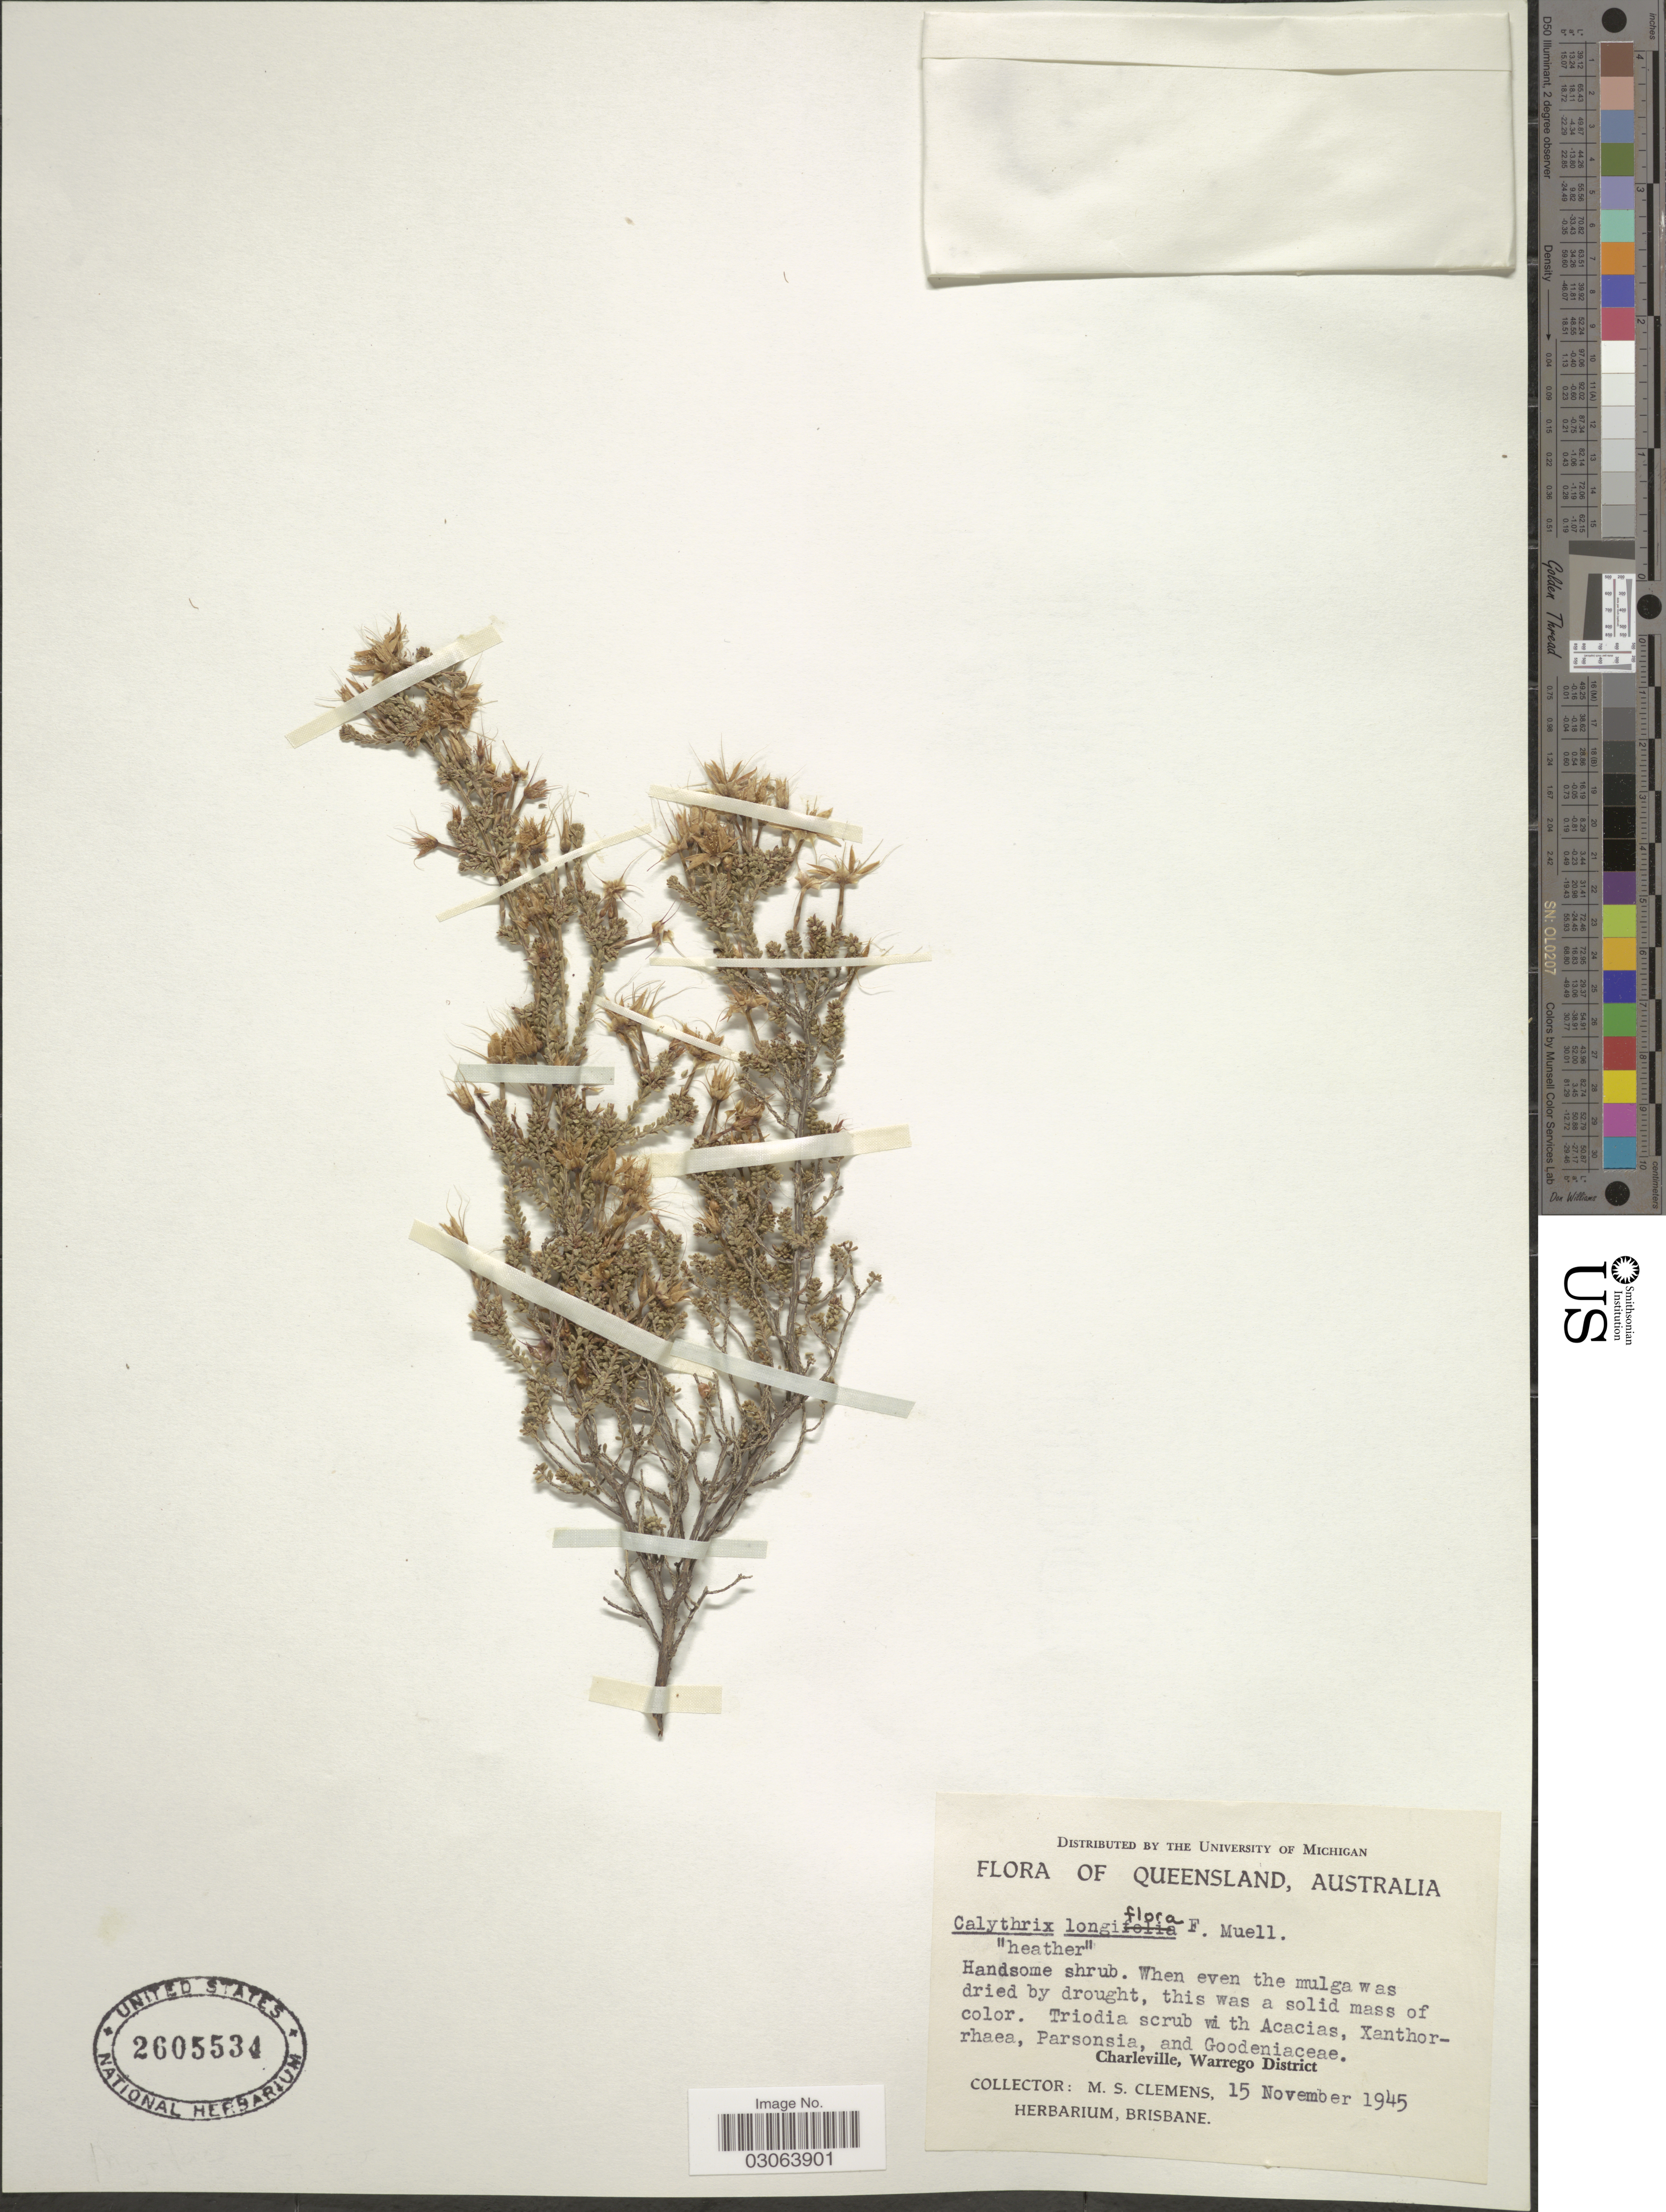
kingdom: Plantae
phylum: Tracheophyta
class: Magnoliopsida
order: Myrtales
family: Myrtaceae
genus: Calytrix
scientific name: Calytrix longiflora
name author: (F. Muell.) Benth.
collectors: M. S. Clemens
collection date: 1945-11-15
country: Australia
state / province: Queensland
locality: Charleville, Warrego District.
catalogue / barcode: US 2605534